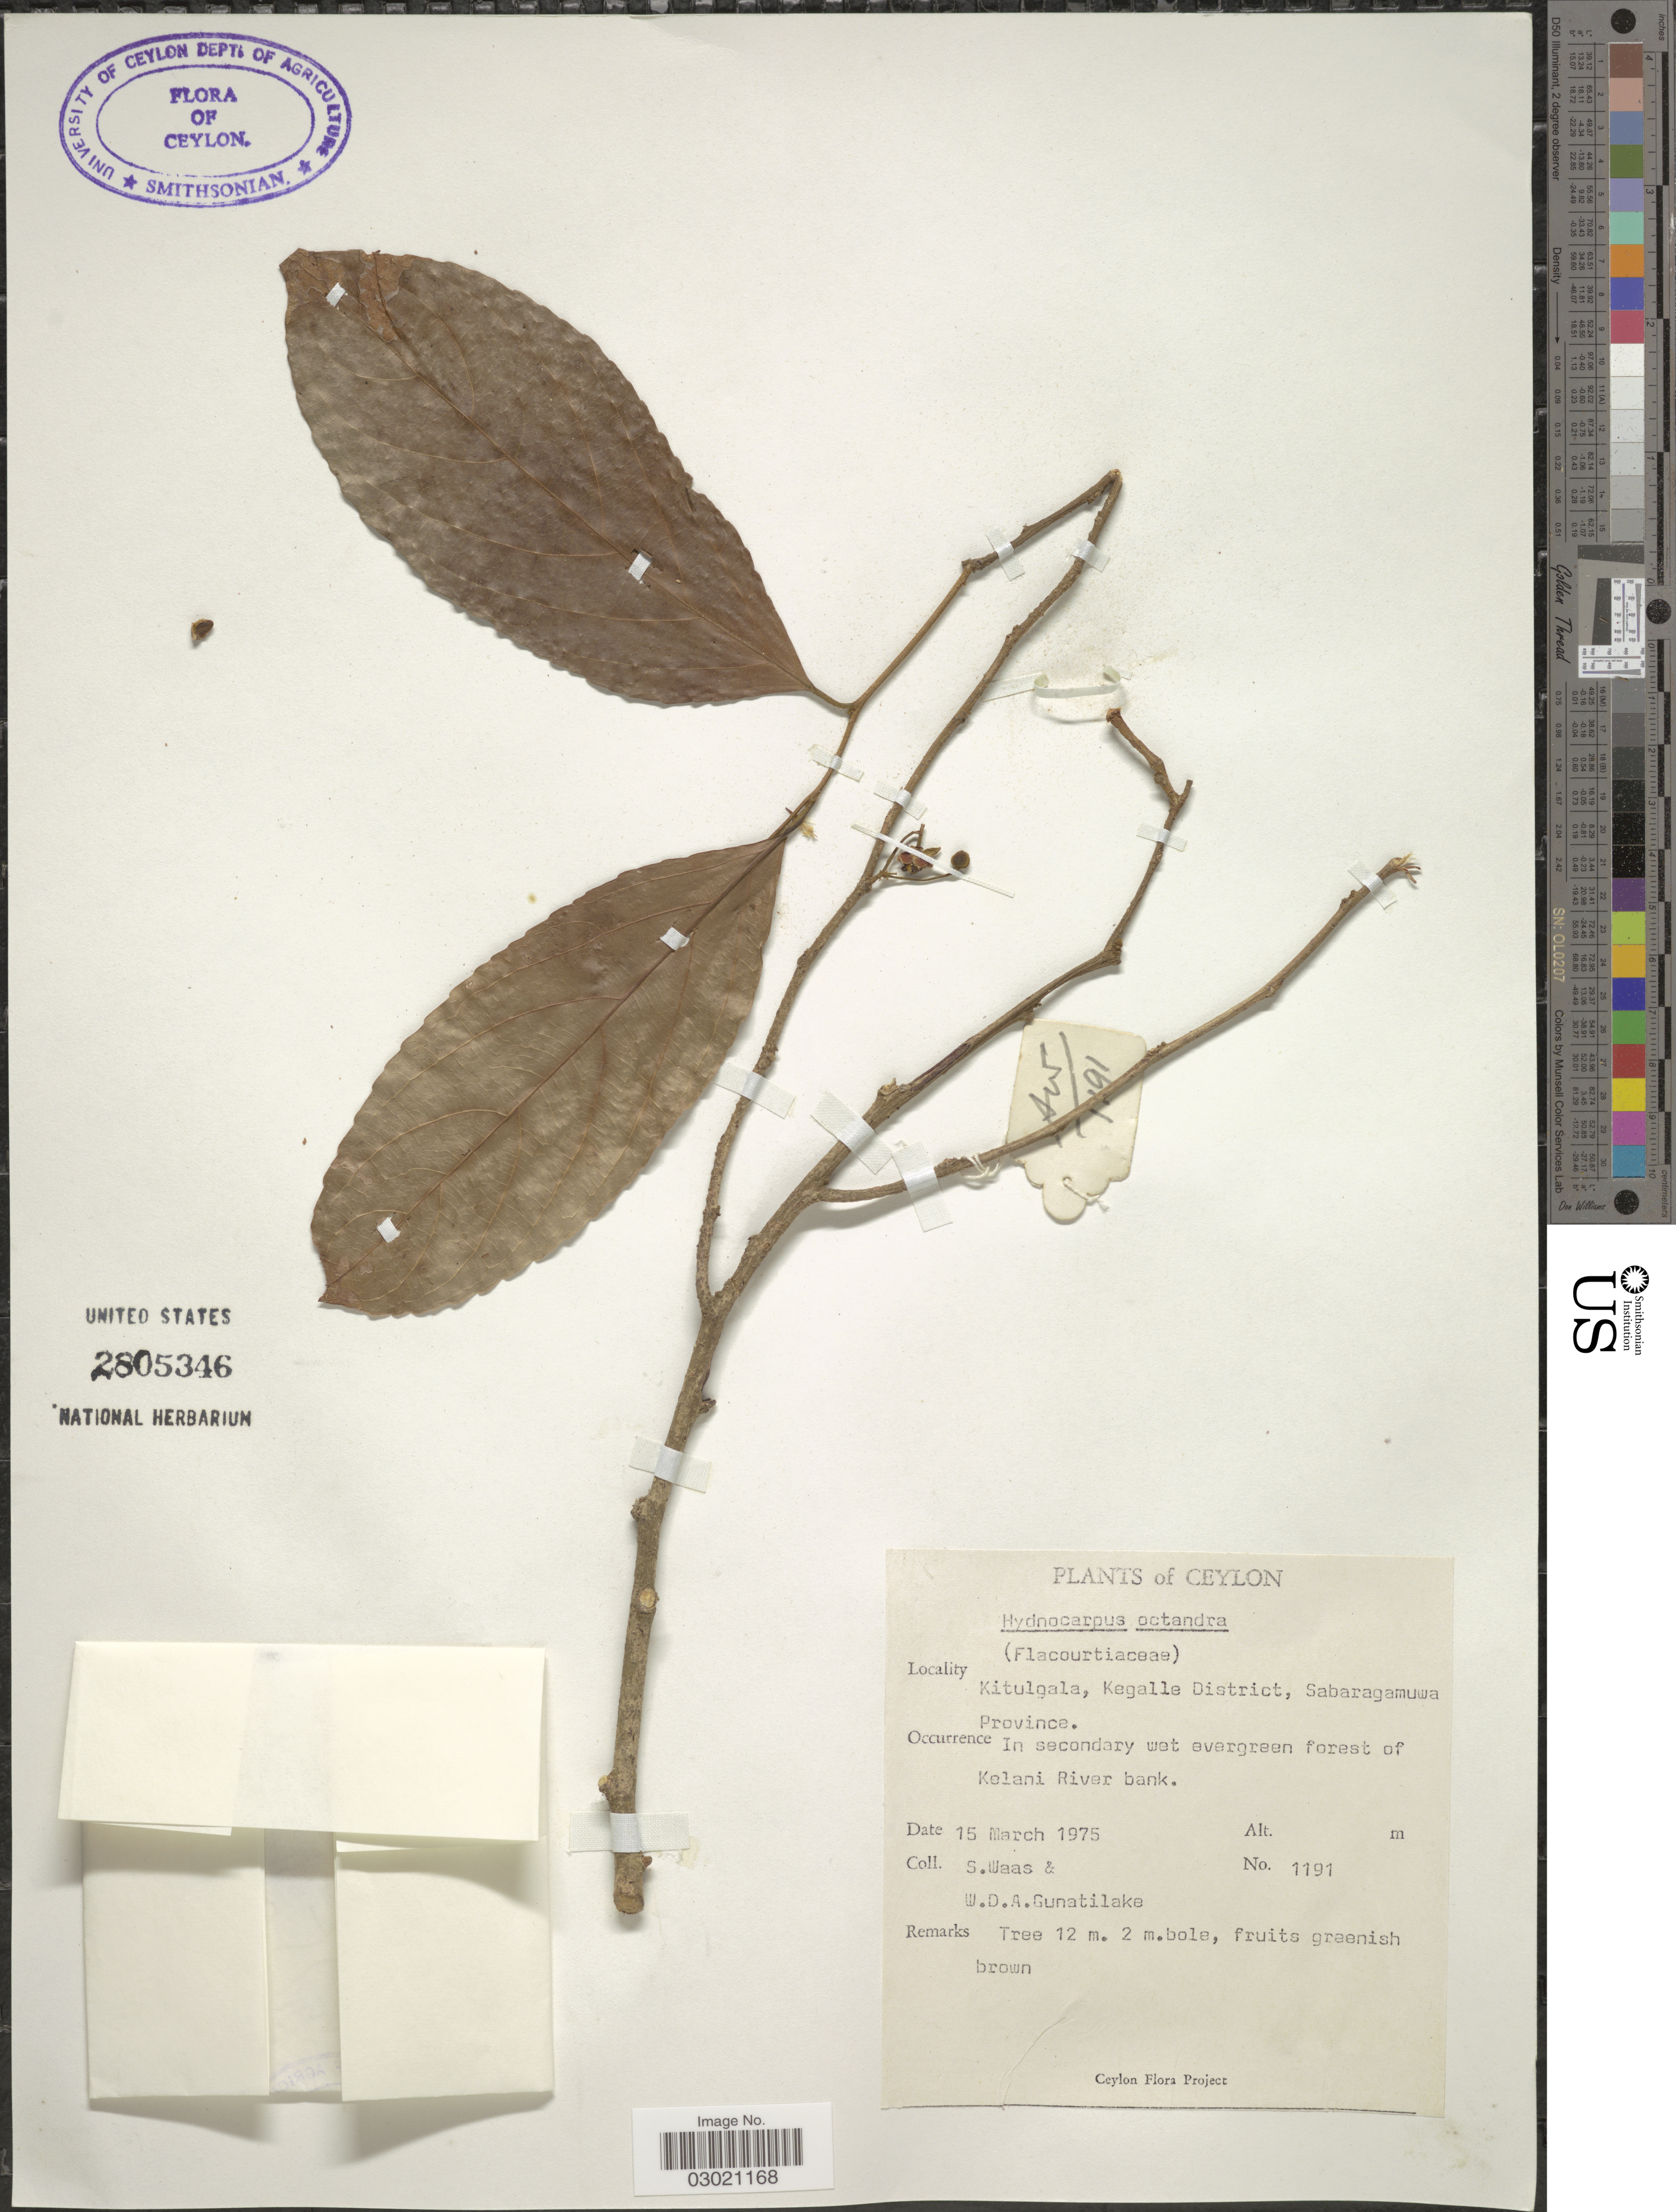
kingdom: Plantae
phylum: Tracheophyta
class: Magnoliopsida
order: Malpighiales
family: Achariaceae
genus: Hydnocarpus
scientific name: Hydnocarpus octandrus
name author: Thwaites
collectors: S. Waas & W. D. Gunatilake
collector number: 1191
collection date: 1975-03-15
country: Sri Lanka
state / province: Sabaragamuwa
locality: Ceylon, Kitugala, Kegalle District, In secondary wet evergreen forest of Kelani River bank.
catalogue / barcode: US 2805346